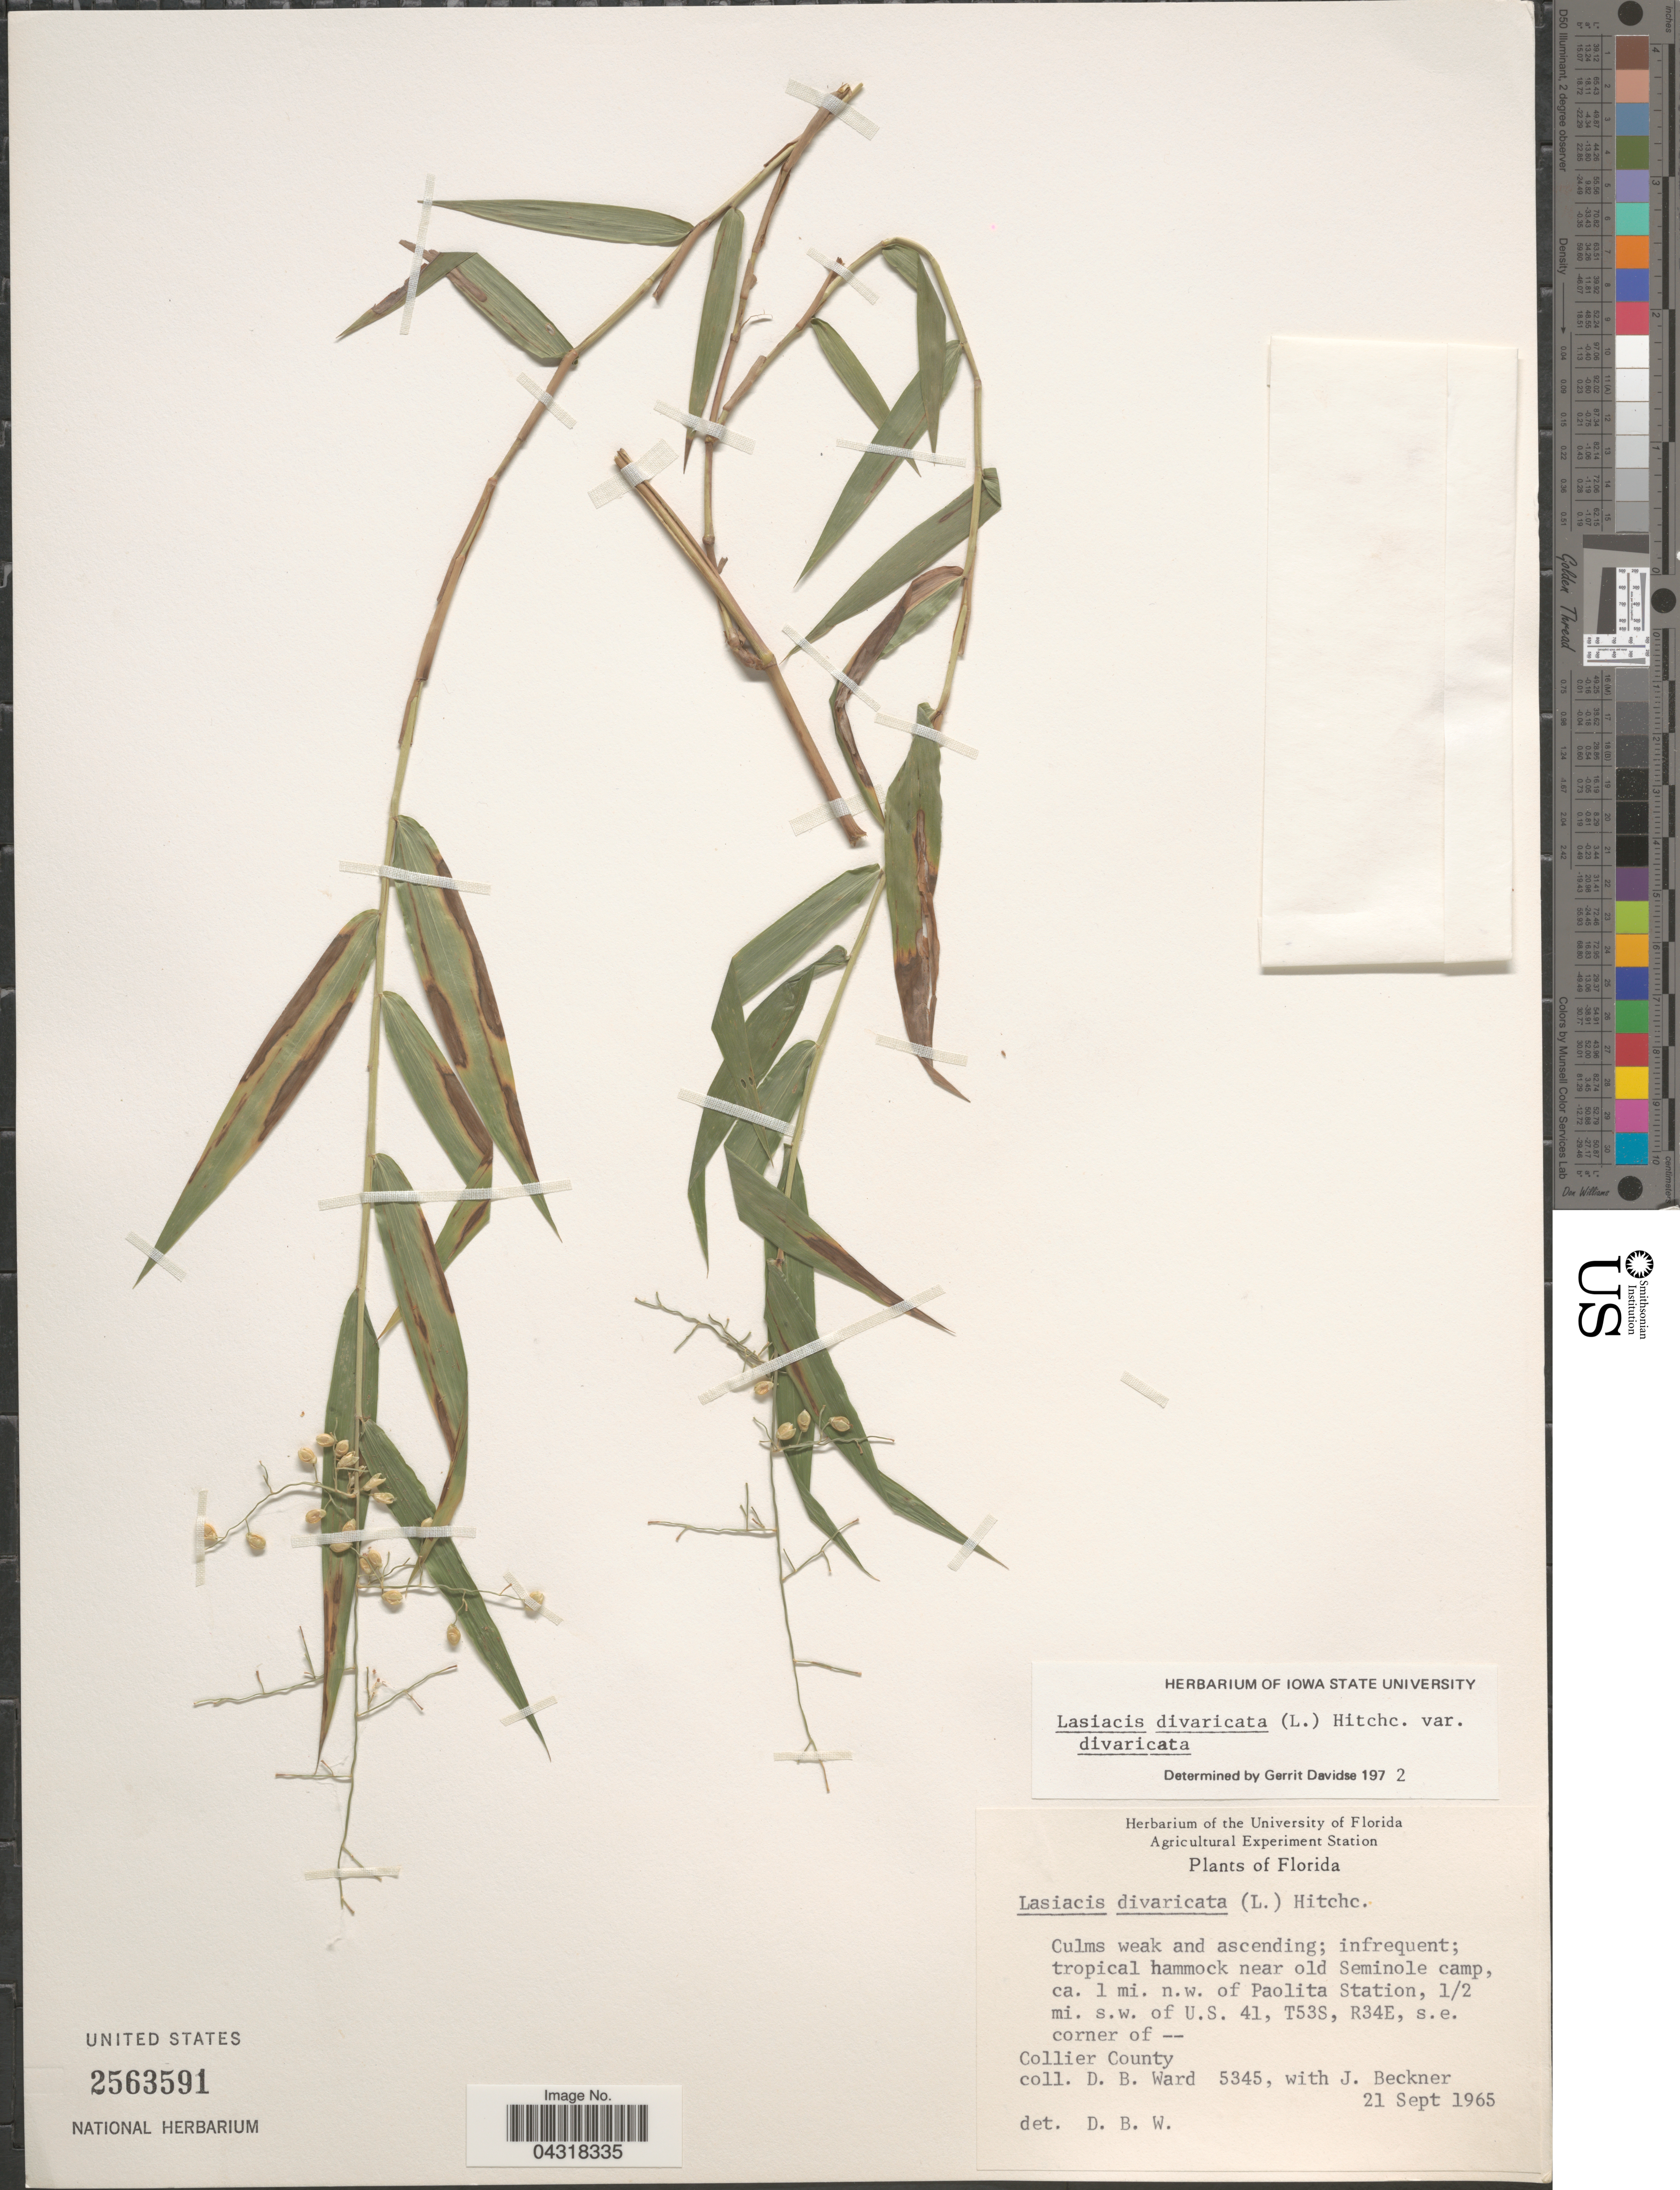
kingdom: Plantae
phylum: Tracheophyta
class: Liliopsida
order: Poales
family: Poaceae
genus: Lasiacis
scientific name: Lasiacis divaricata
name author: (L.) Hitchc.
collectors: D. B. Ward & J. Beckner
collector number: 5345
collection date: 1965-09-21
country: United States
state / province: Florida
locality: Tropical hammock near Old Seminole camp, ca. 1 mi.n.w. of Paolita Station, 1/2 mi. s.w. of U.S. 41, T53S, R34E, s.e. corner of Collier County.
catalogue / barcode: US 2563591